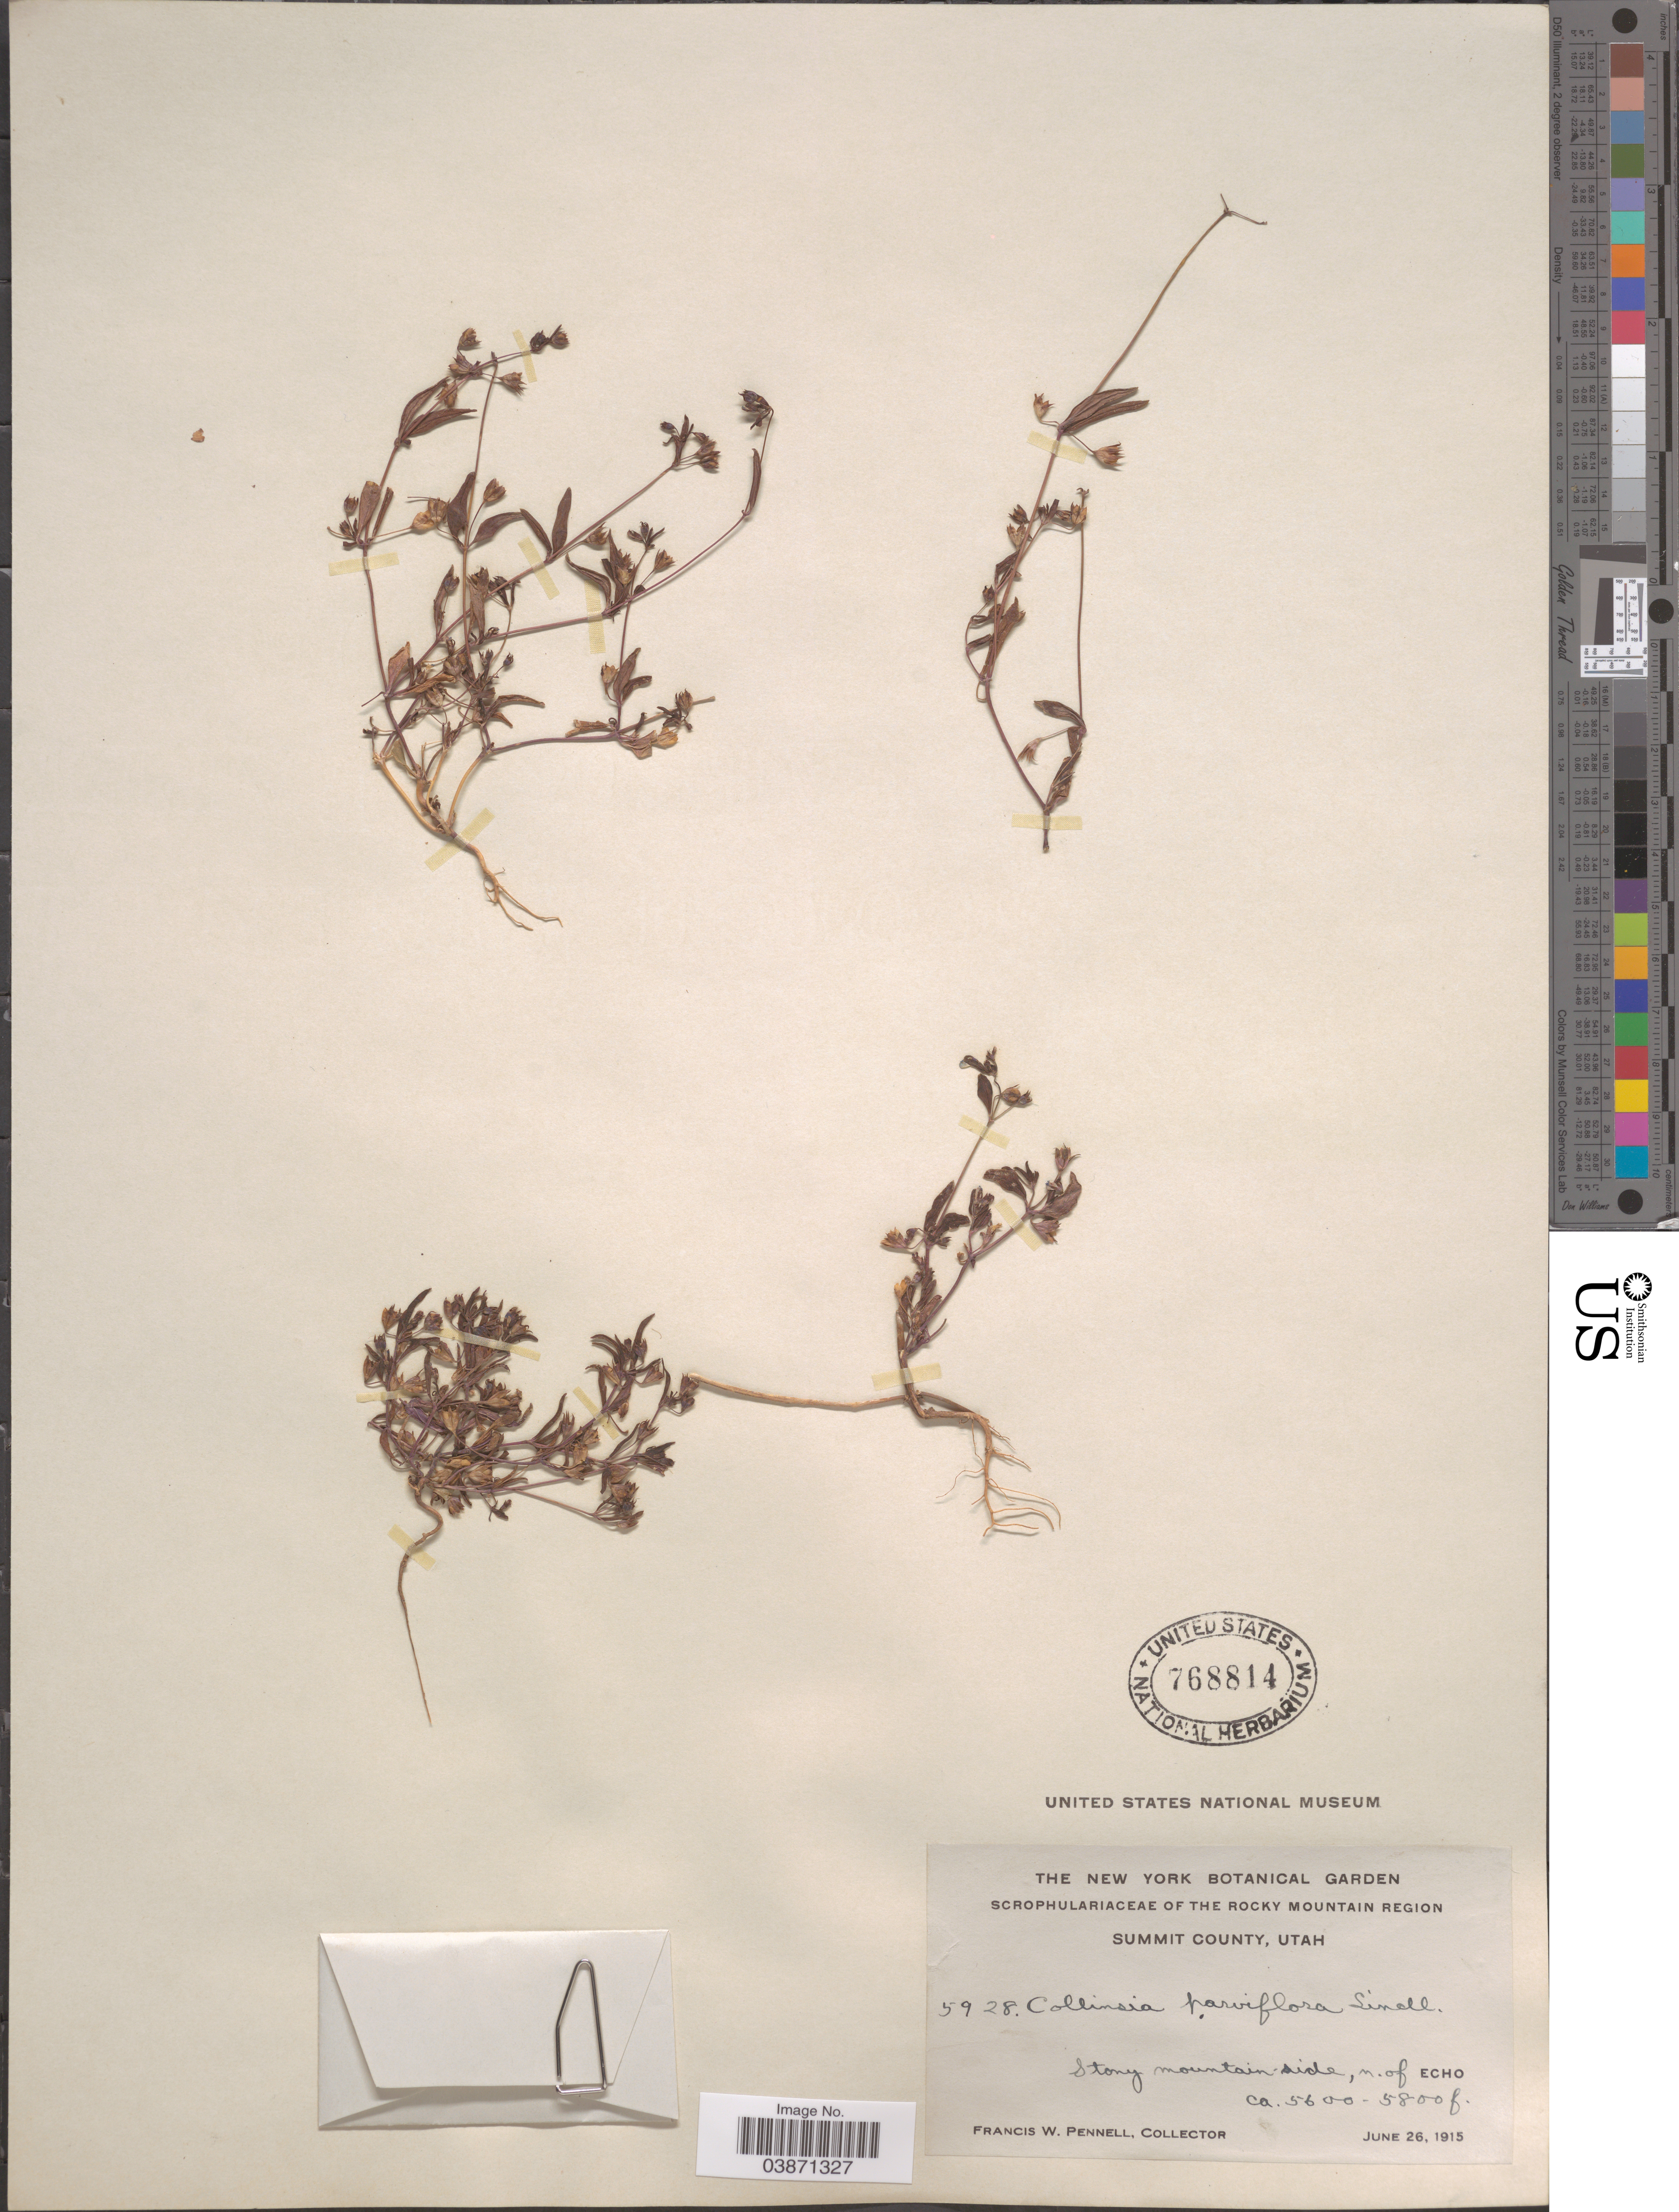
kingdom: Plantae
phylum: Tracheophyta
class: Magnoliopsida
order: Lamiales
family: Plantaginaceae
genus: Collinsia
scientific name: Collinsia parviflora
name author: Douglas ex Lindl.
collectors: F. W. Pennell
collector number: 5928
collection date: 1915-06-28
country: United States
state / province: Utah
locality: The Rocky Mountain Region. Summit County. Stony mountain side, n. of Echo.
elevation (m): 1707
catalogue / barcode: US 768814